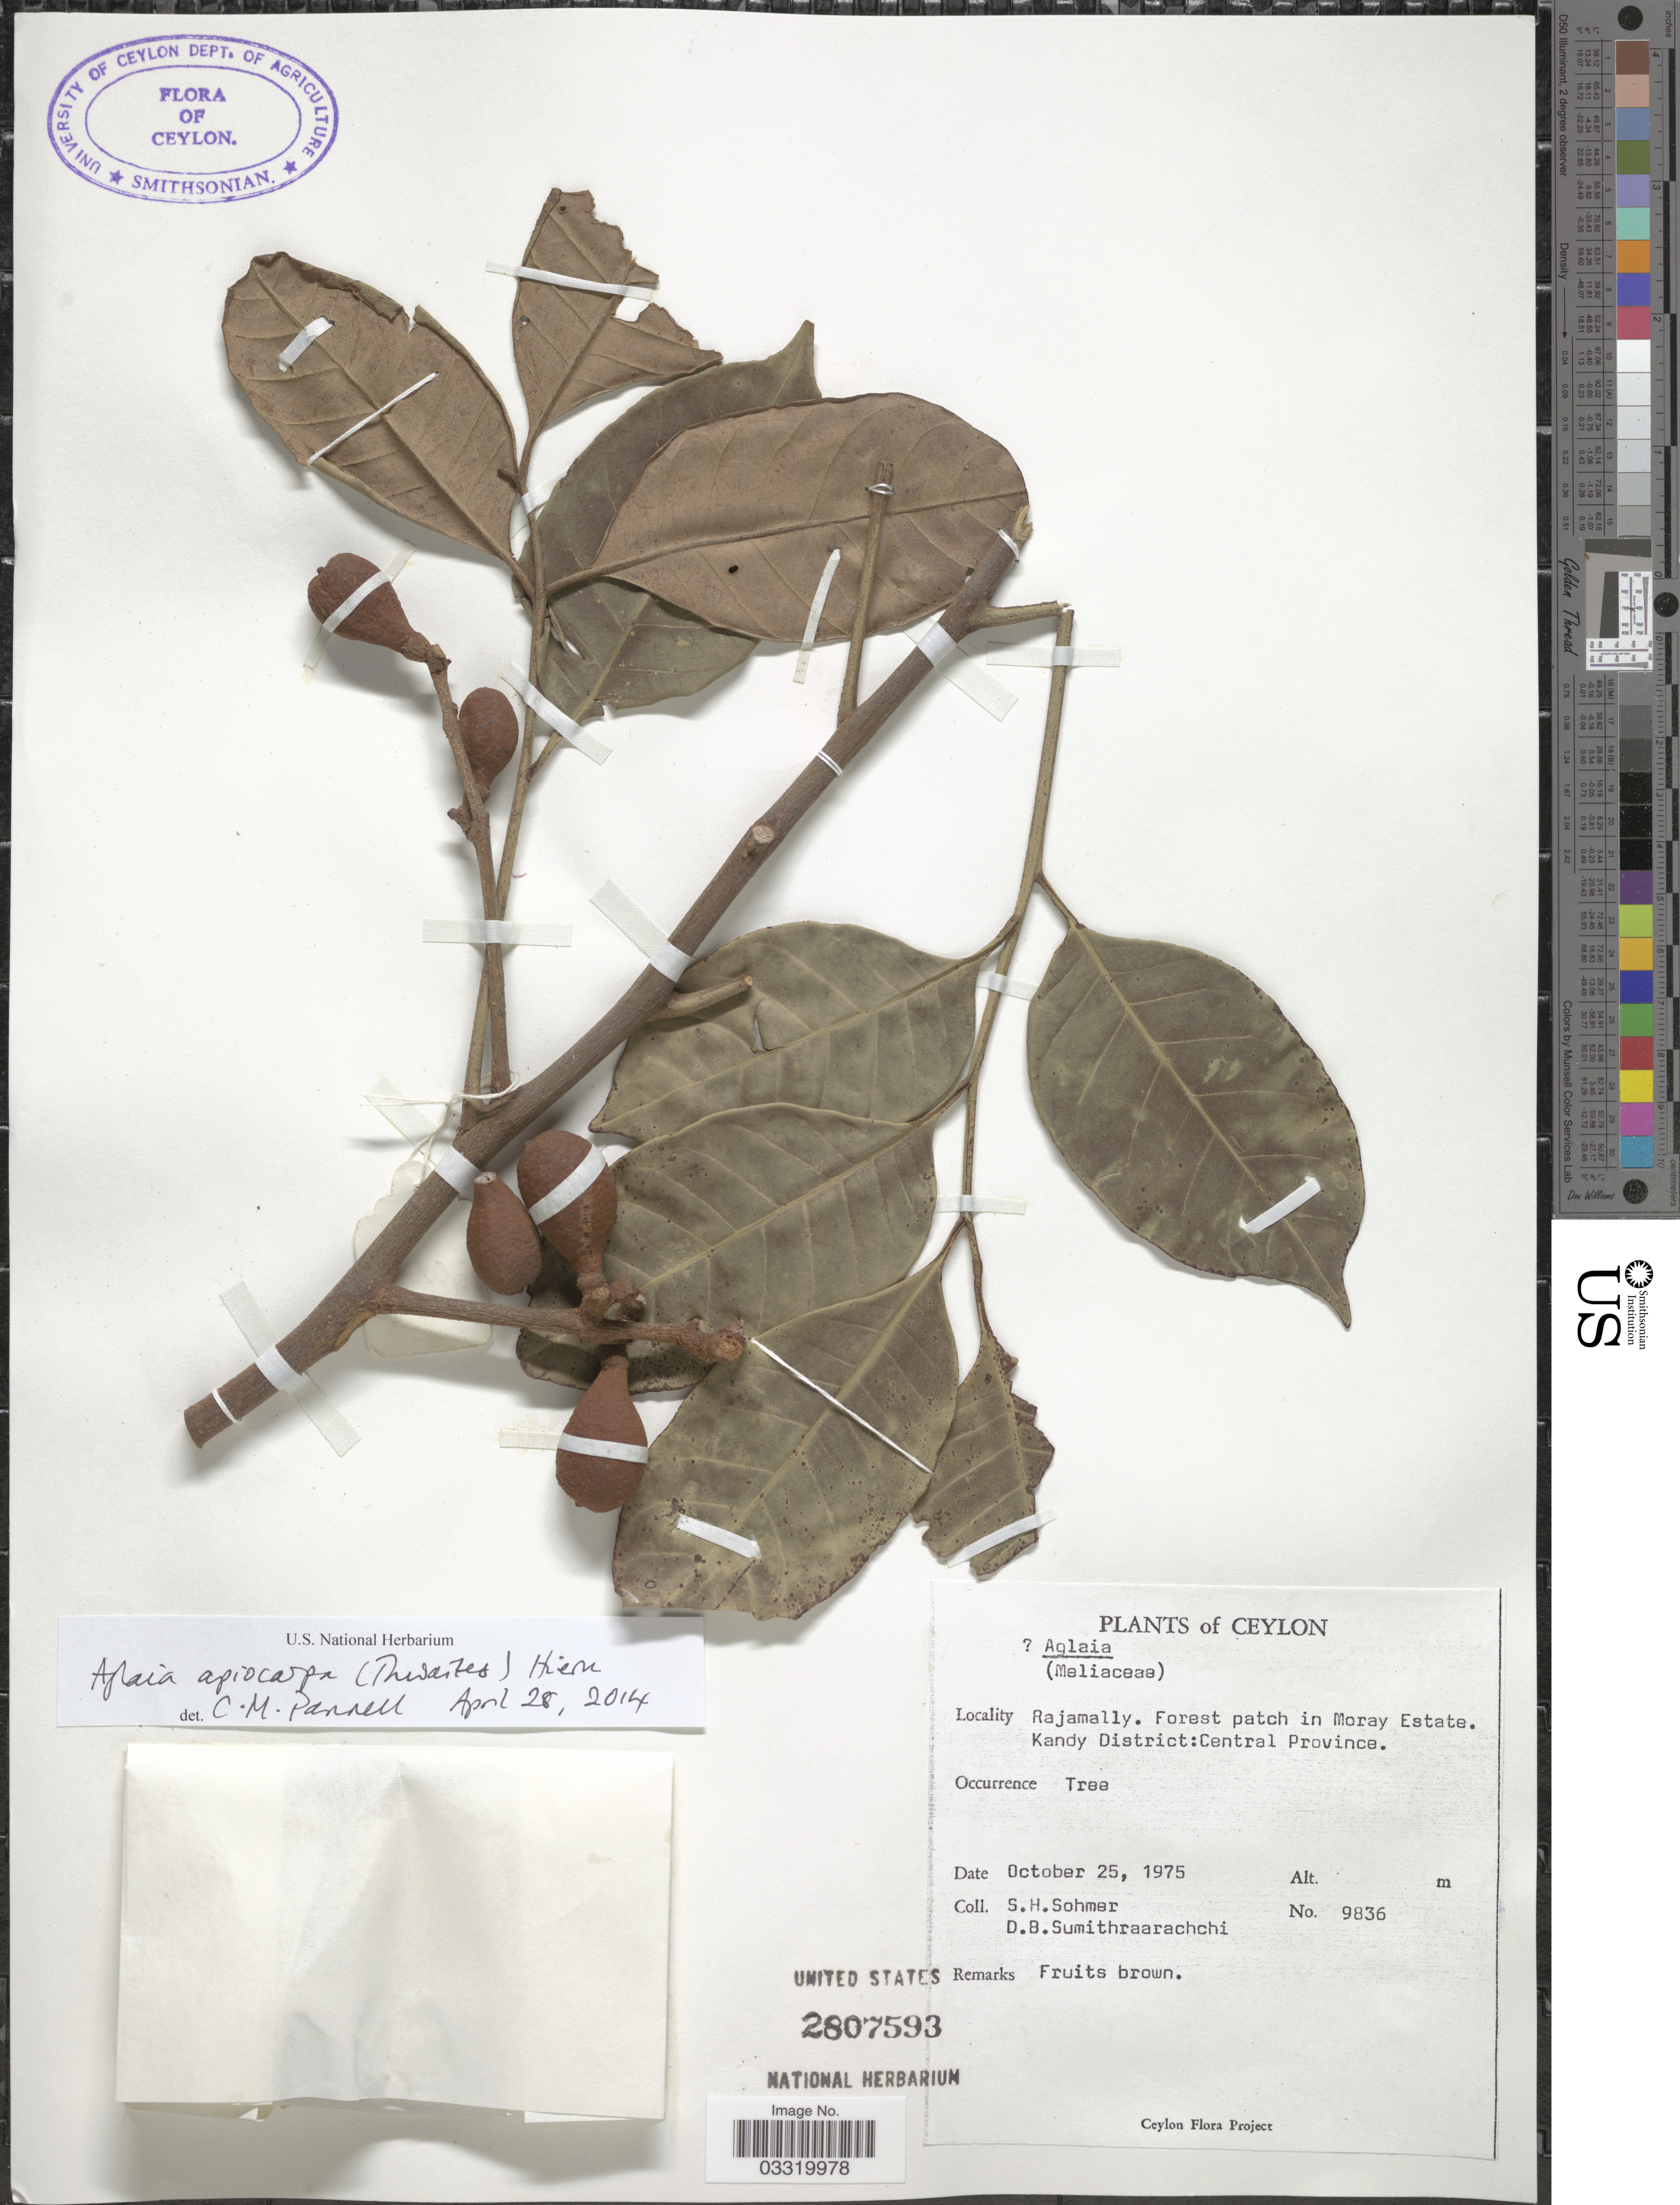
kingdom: Plantae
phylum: Tracheophyta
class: Magnoliopsida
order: Sapindales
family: Meliaceae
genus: Aglaia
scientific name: Aglaia apiocarpa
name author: Hiern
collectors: S. H. Sohmer & D. B. Sumithraarachchi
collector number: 9836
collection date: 1975-10-25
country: Sri Lanka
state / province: Central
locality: Ceylon. Rajamally. Forest patch in Moray Estate. Kandy District.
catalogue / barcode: US 2807593